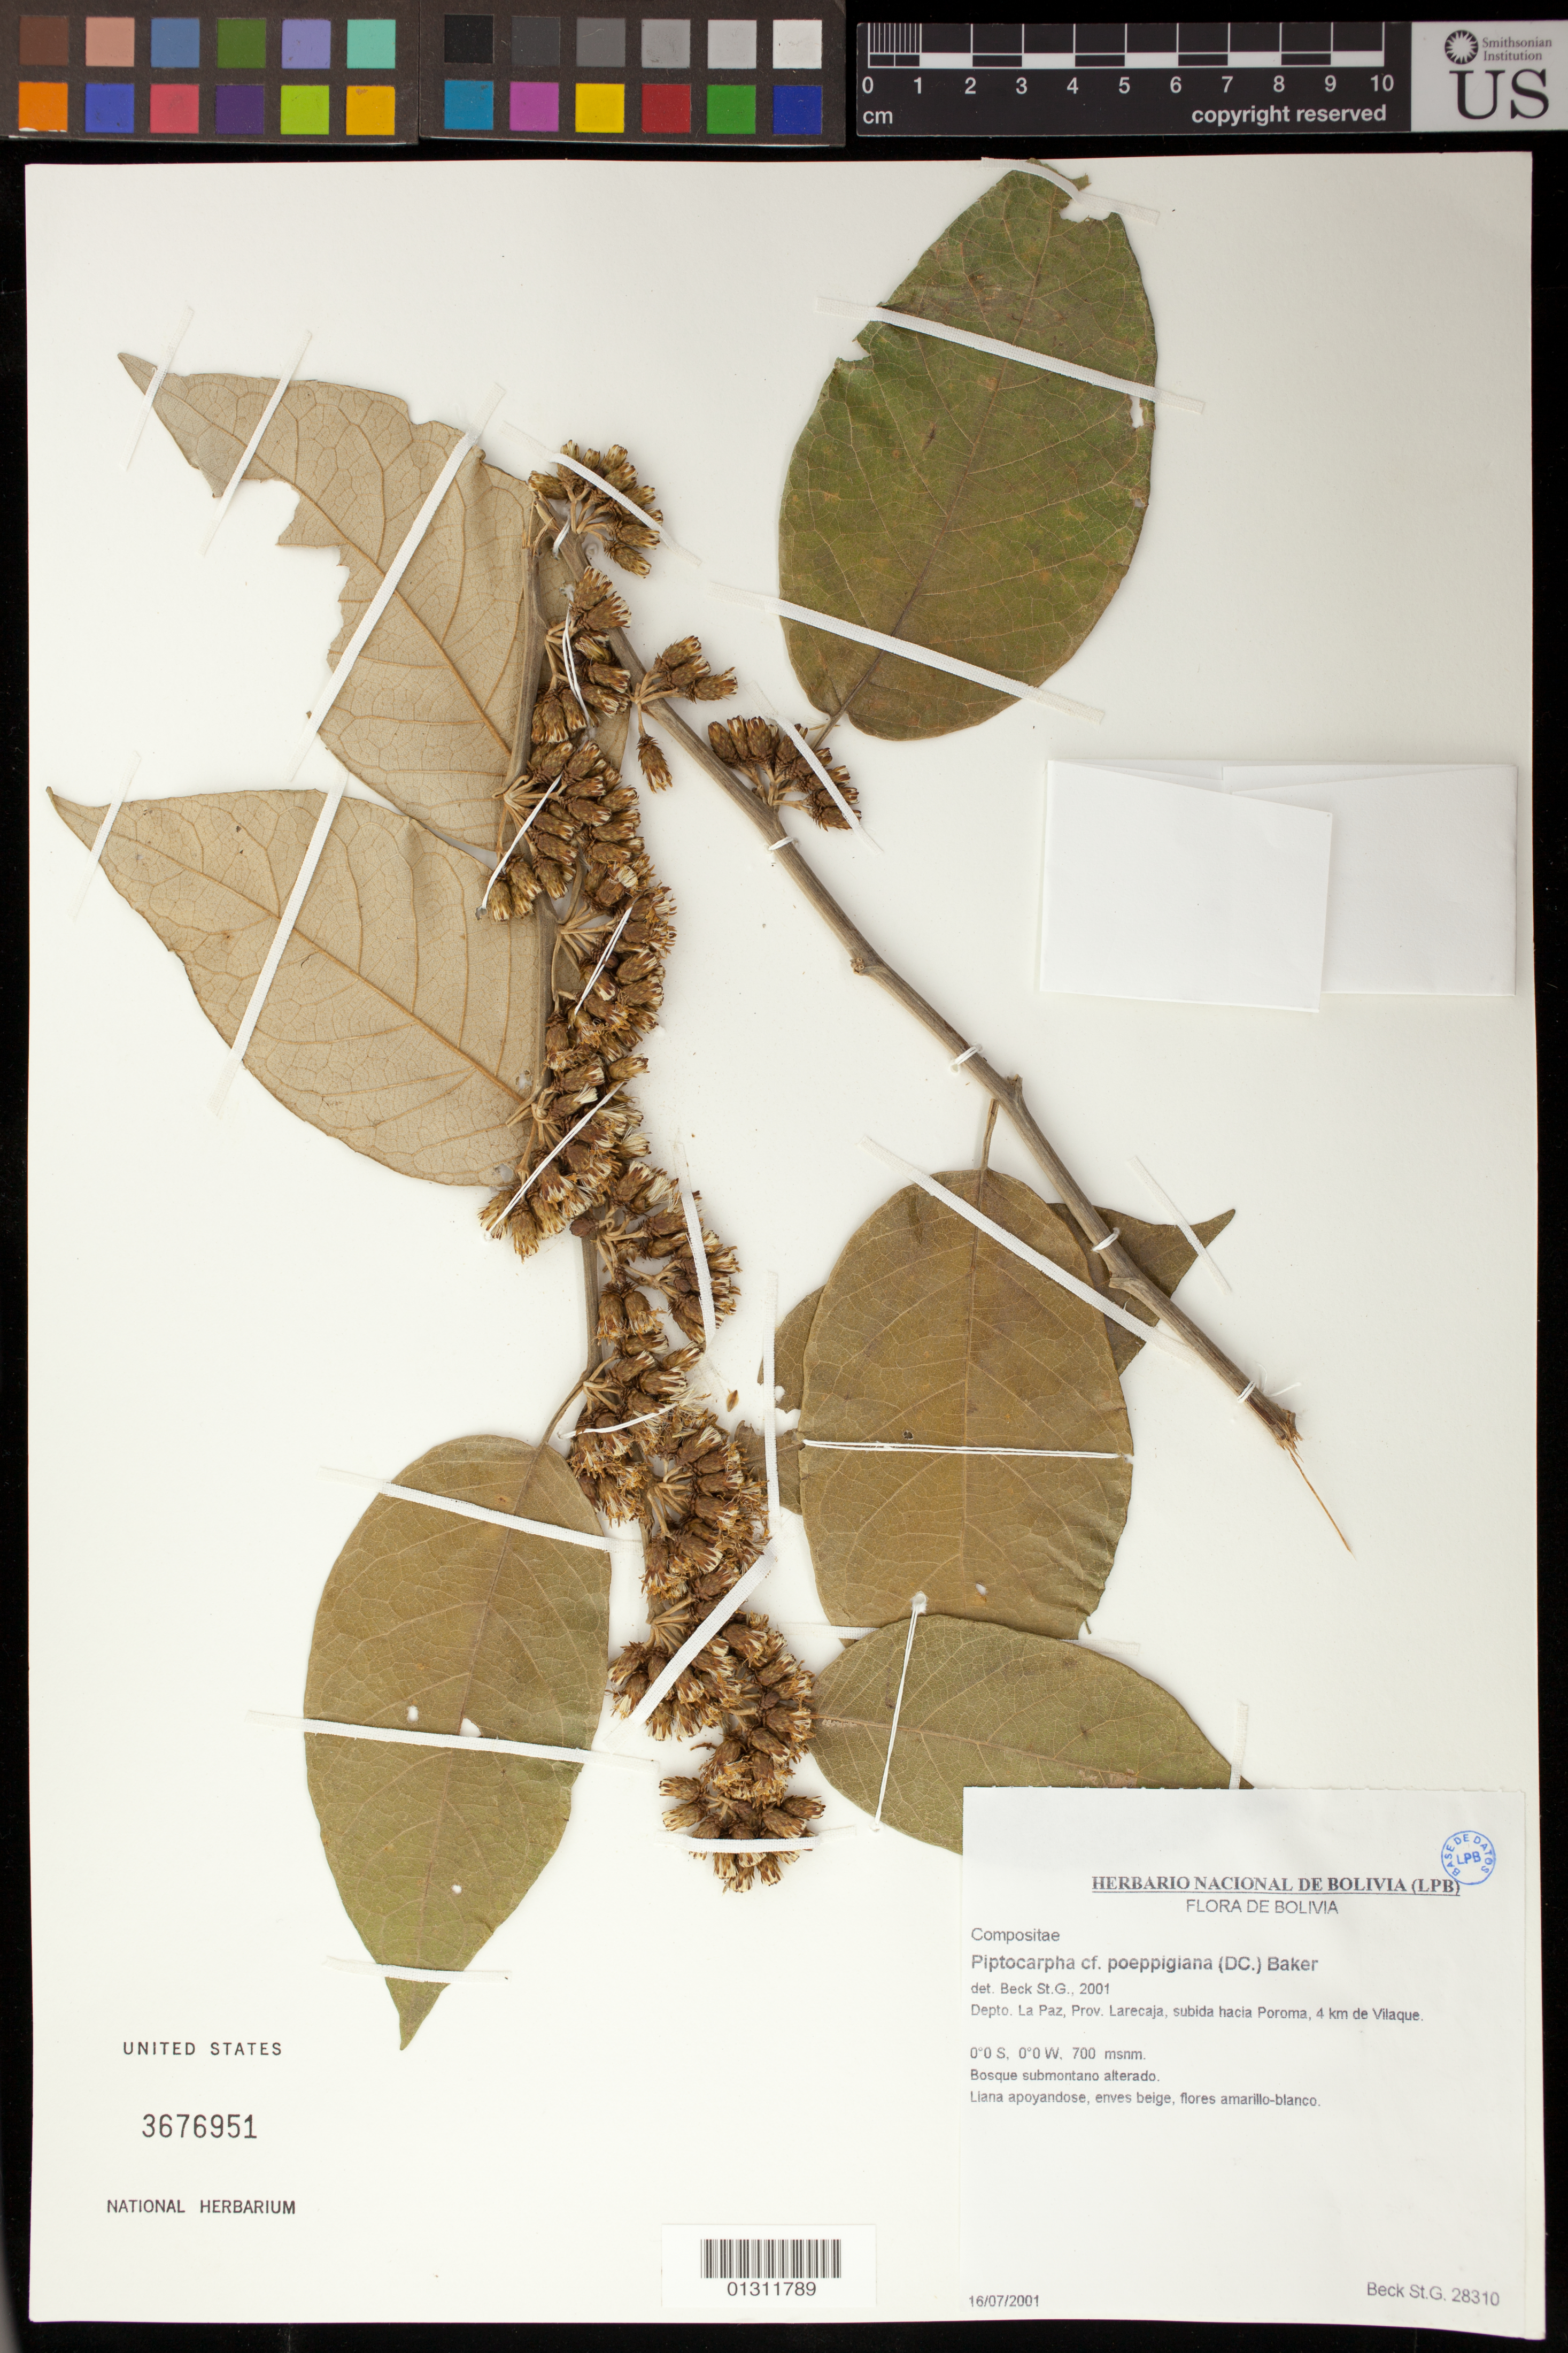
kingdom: Plantae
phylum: Tracheophyta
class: Magnoliopsida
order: Asterales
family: Asteraceae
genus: Piptocarpha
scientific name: Piptocarpha poeppigiana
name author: (DC.) Baker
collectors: S. G. Beck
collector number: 28310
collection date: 2001-07-14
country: Bolivia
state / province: La Paz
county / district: Larecaja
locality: subida hacia Poroma, 4 km de Vilaque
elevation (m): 700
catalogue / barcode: US 3676951